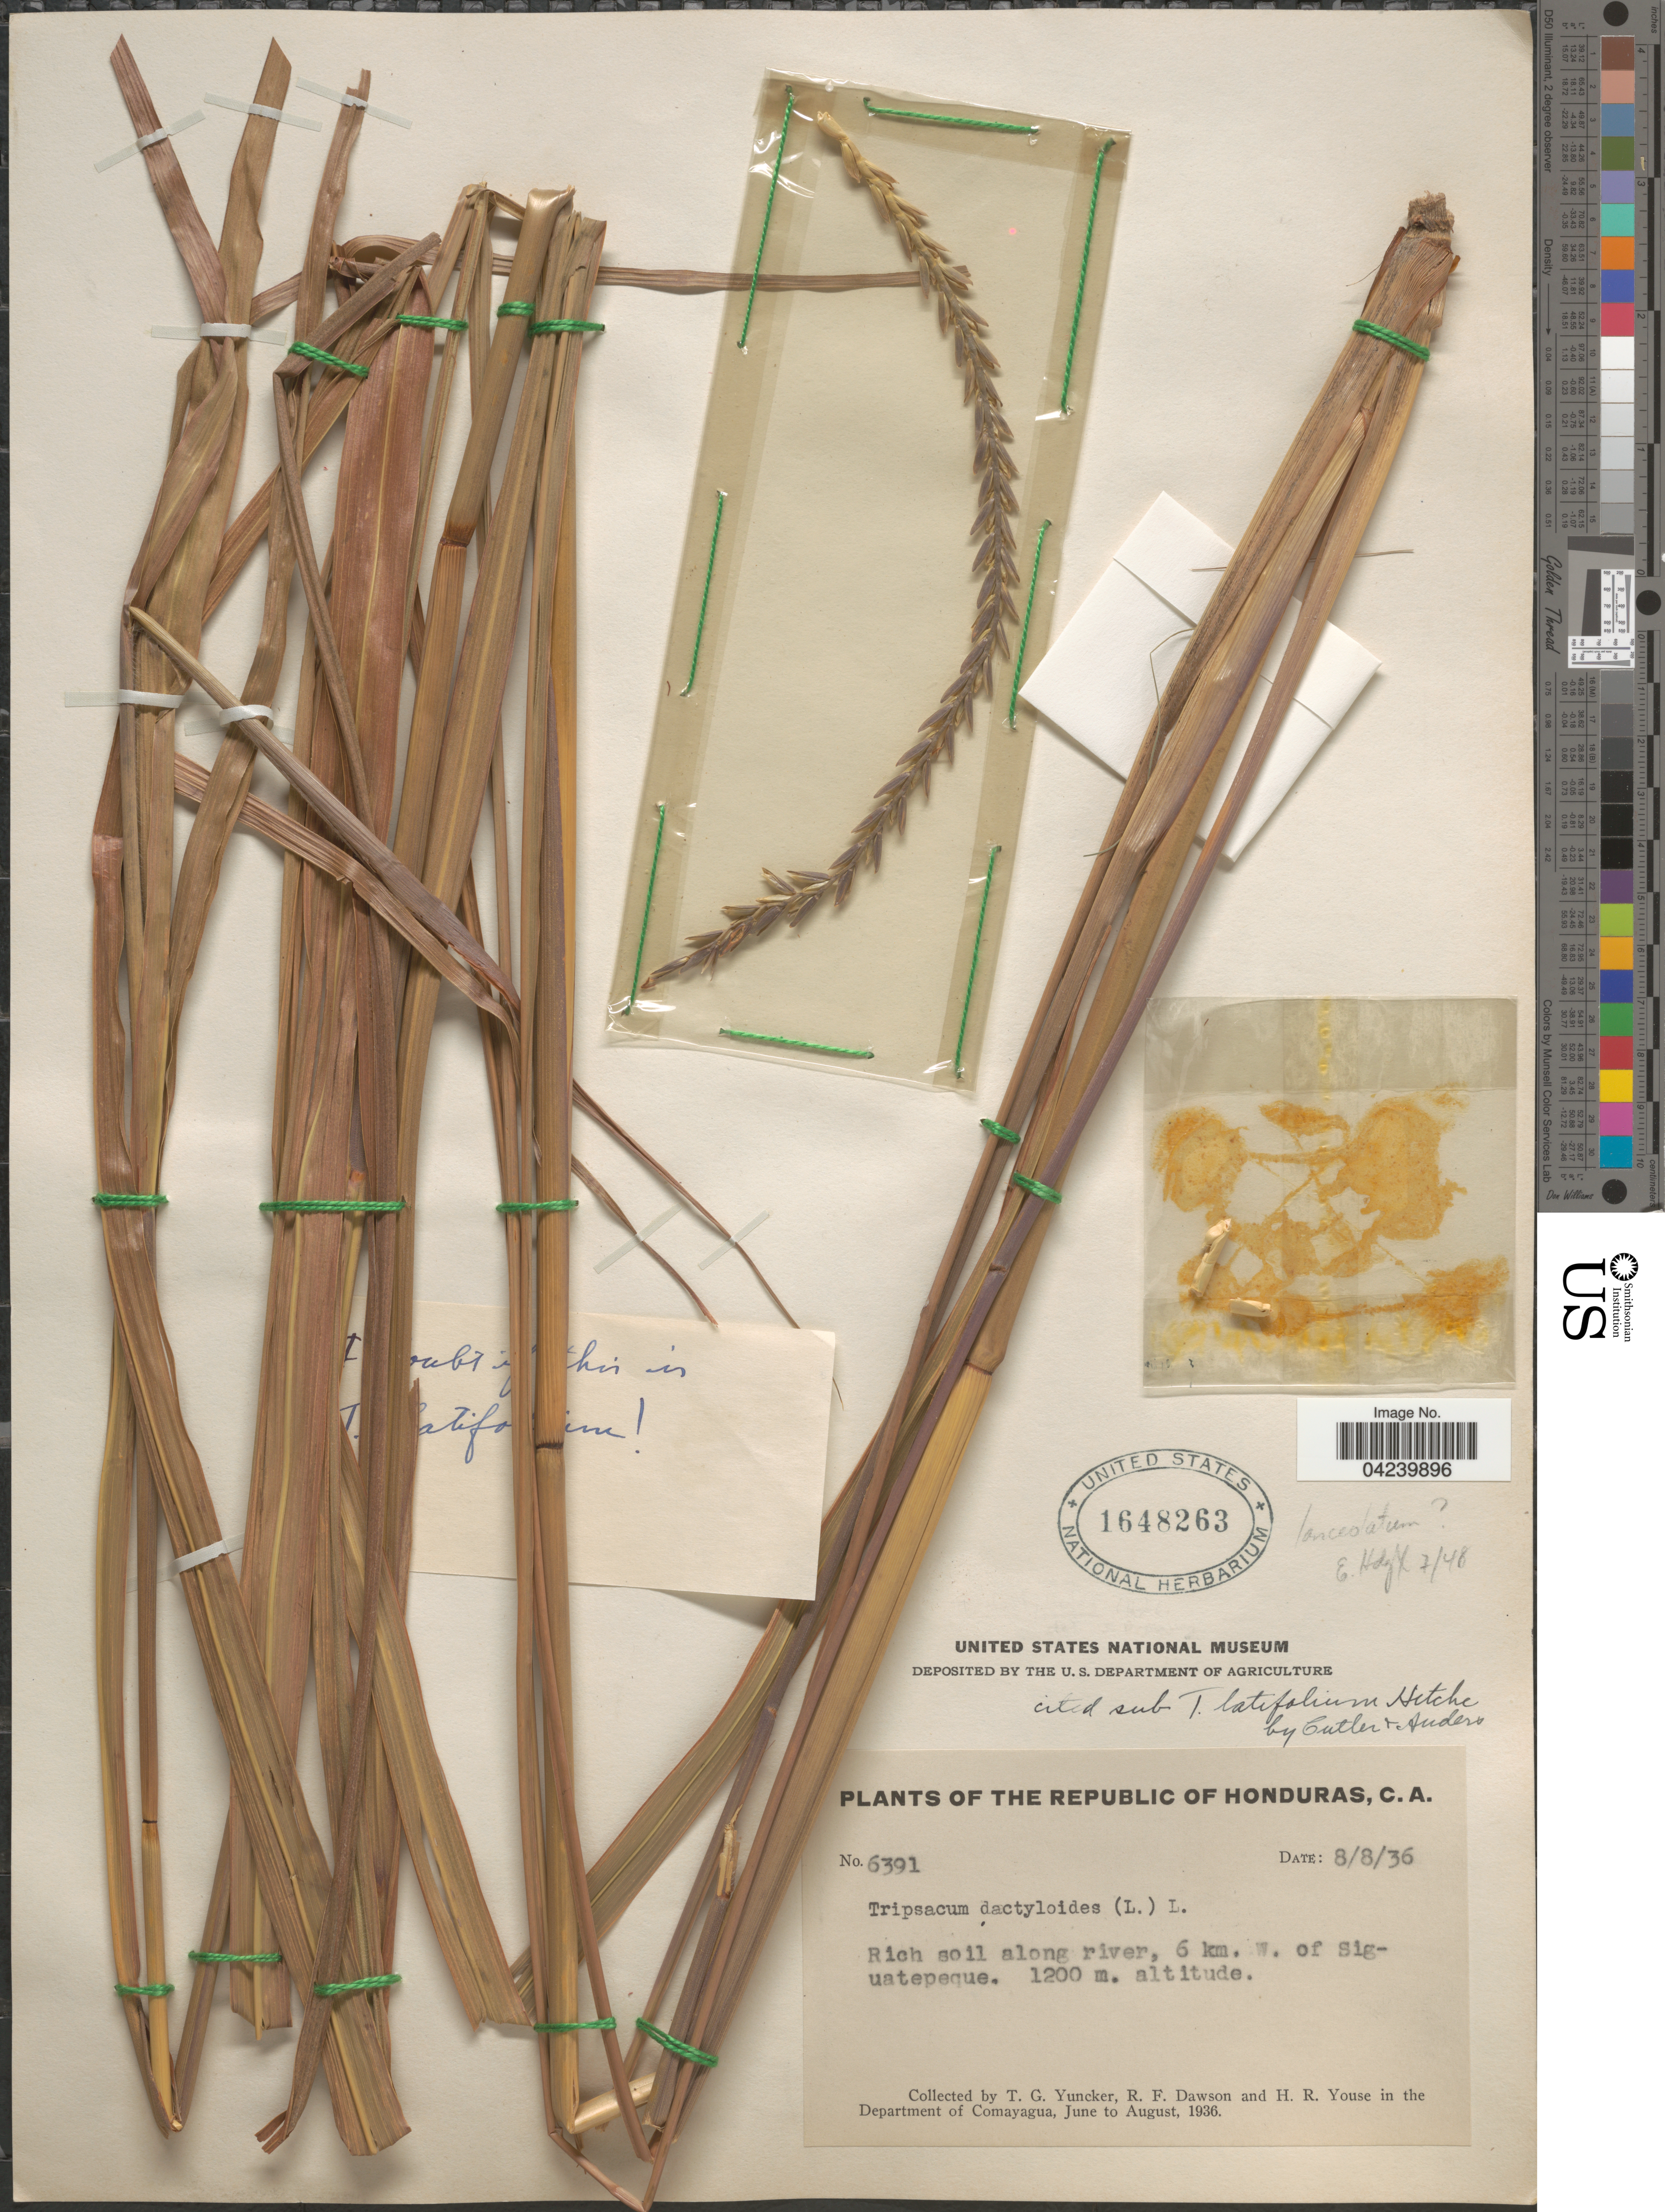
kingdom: Plantae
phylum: Tracheophyta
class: Liliopsida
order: Poales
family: Poaceae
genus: Tripsacum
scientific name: Tripsacum lanceolatum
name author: Rupr. ex E. Fourn.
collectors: T. G. Yuncker, R. F. Dawson & H. Youse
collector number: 6391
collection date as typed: Transcribed d/m/y: 8/8/36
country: Honduras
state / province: Comayagua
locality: Republic of Honduras, C. A. Rich soil along river, 6 km. w. of Siguatepeque. In the Department of Comayagua.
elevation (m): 1200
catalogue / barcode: US 1648263